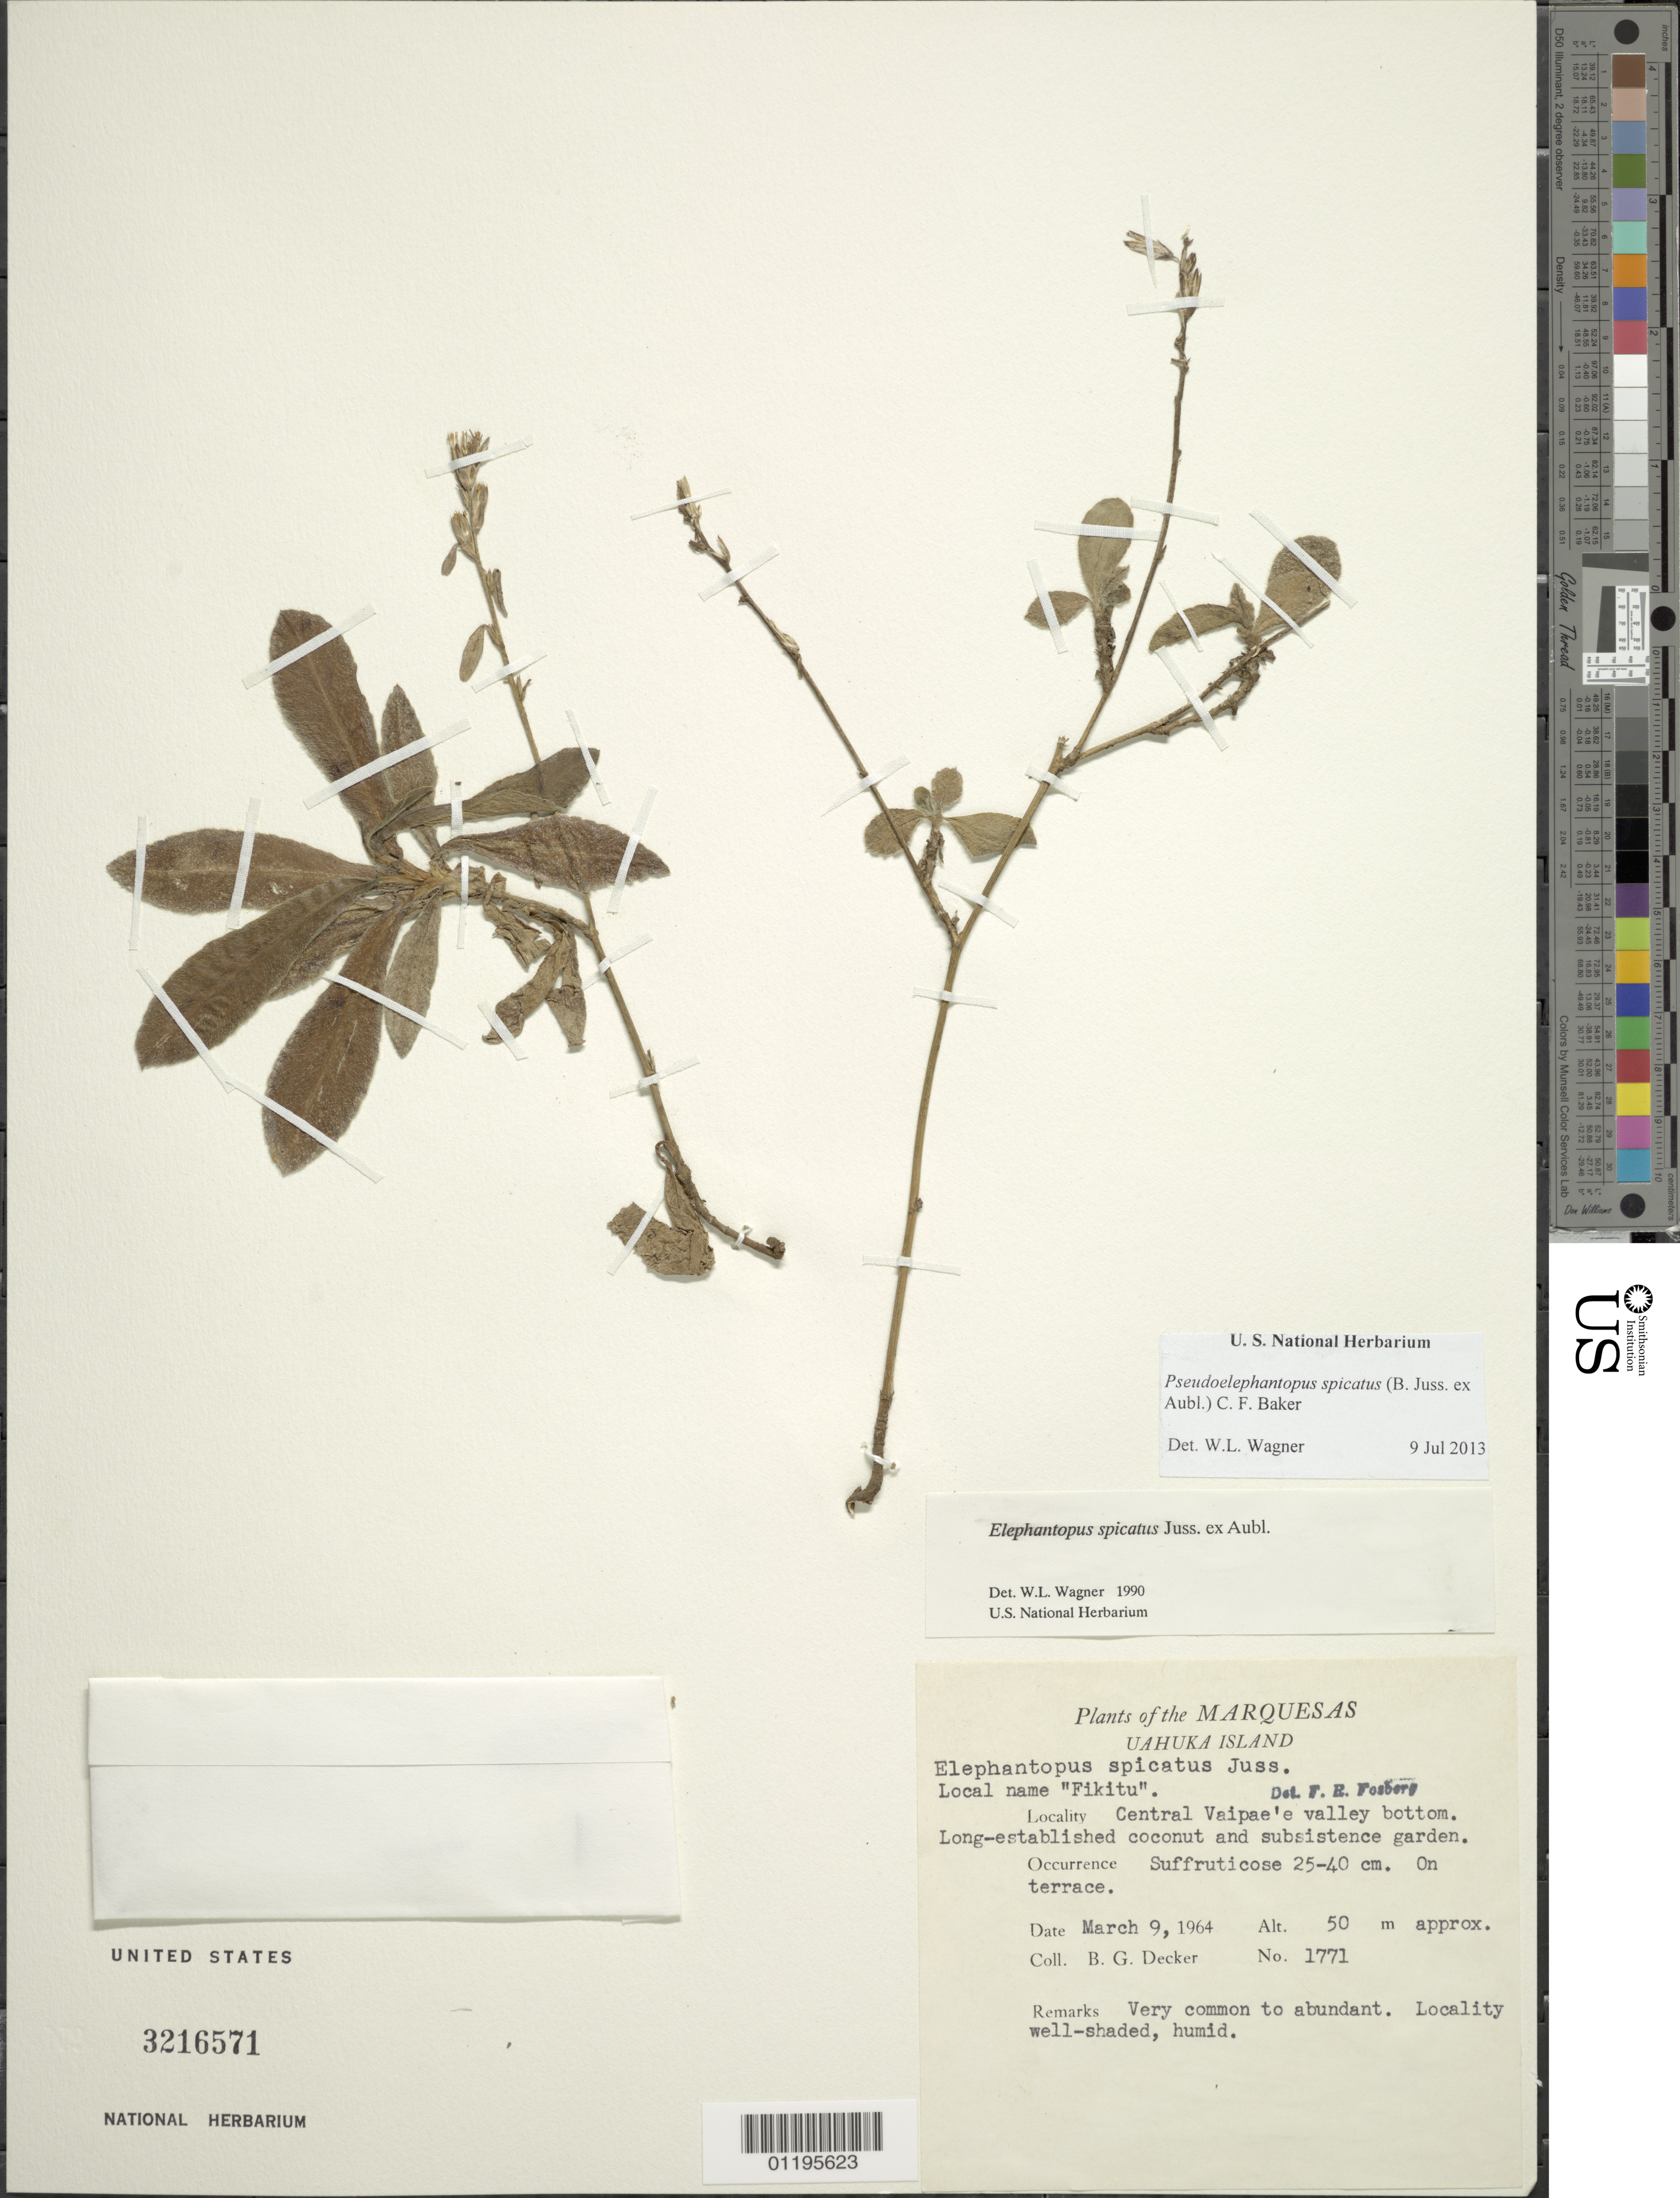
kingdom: Plantae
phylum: Tracheophyta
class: Magnoliopsida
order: Asterales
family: Asteraceae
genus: Pseudelephantopus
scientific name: Pseudelephantopus spicatus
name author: (Juss. ex Aubl.) C.F. Baker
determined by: Wagner, W. L., (BOT), Smithsonian Institution - National Museum of Natural History (UNITED STATES)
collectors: B. G. Decker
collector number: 1771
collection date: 1964-03-09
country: French Polynesia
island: Ua Huka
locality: central Vaipae'e Valley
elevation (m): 50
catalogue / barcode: US 3216571